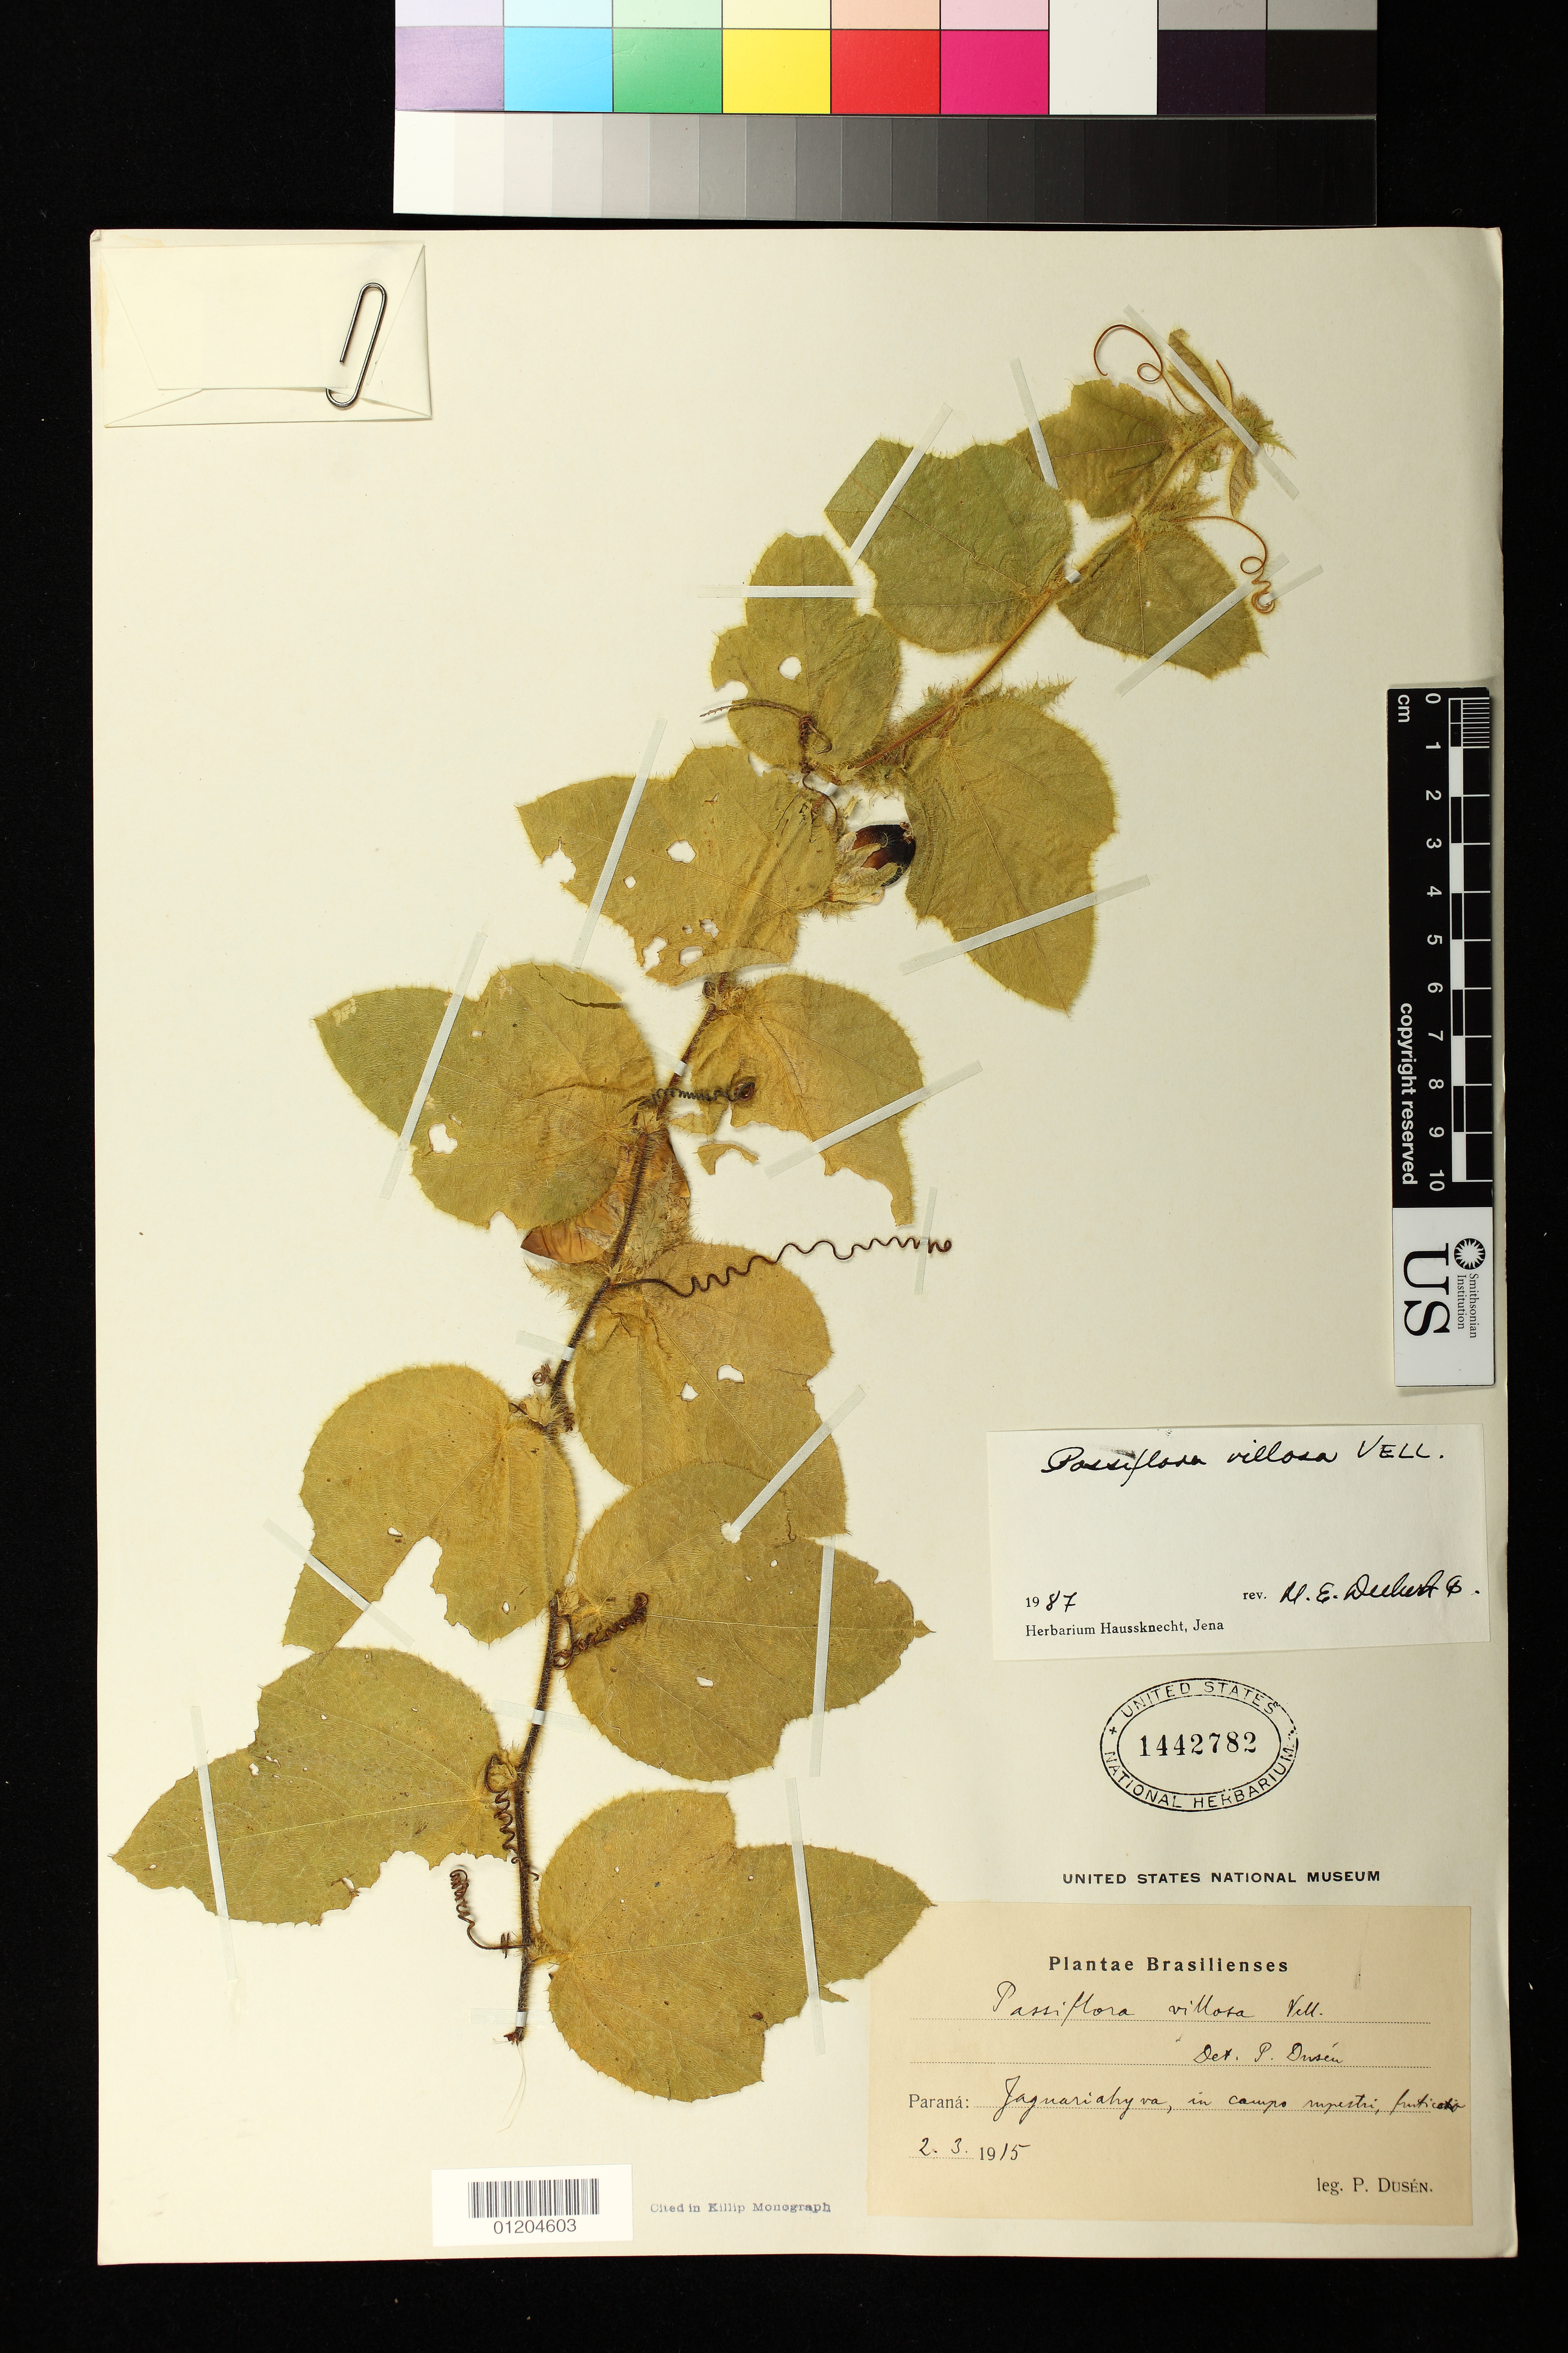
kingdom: Plantae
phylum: Tracheophyta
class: Magnoliopsida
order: Malpighiales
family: Passifloraceae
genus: Passiflora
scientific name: Passiflora villosa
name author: Vell.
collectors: P. Dusén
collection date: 1915-03-02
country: Brazil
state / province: Parana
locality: Jaguariahyva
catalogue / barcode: US 1442782